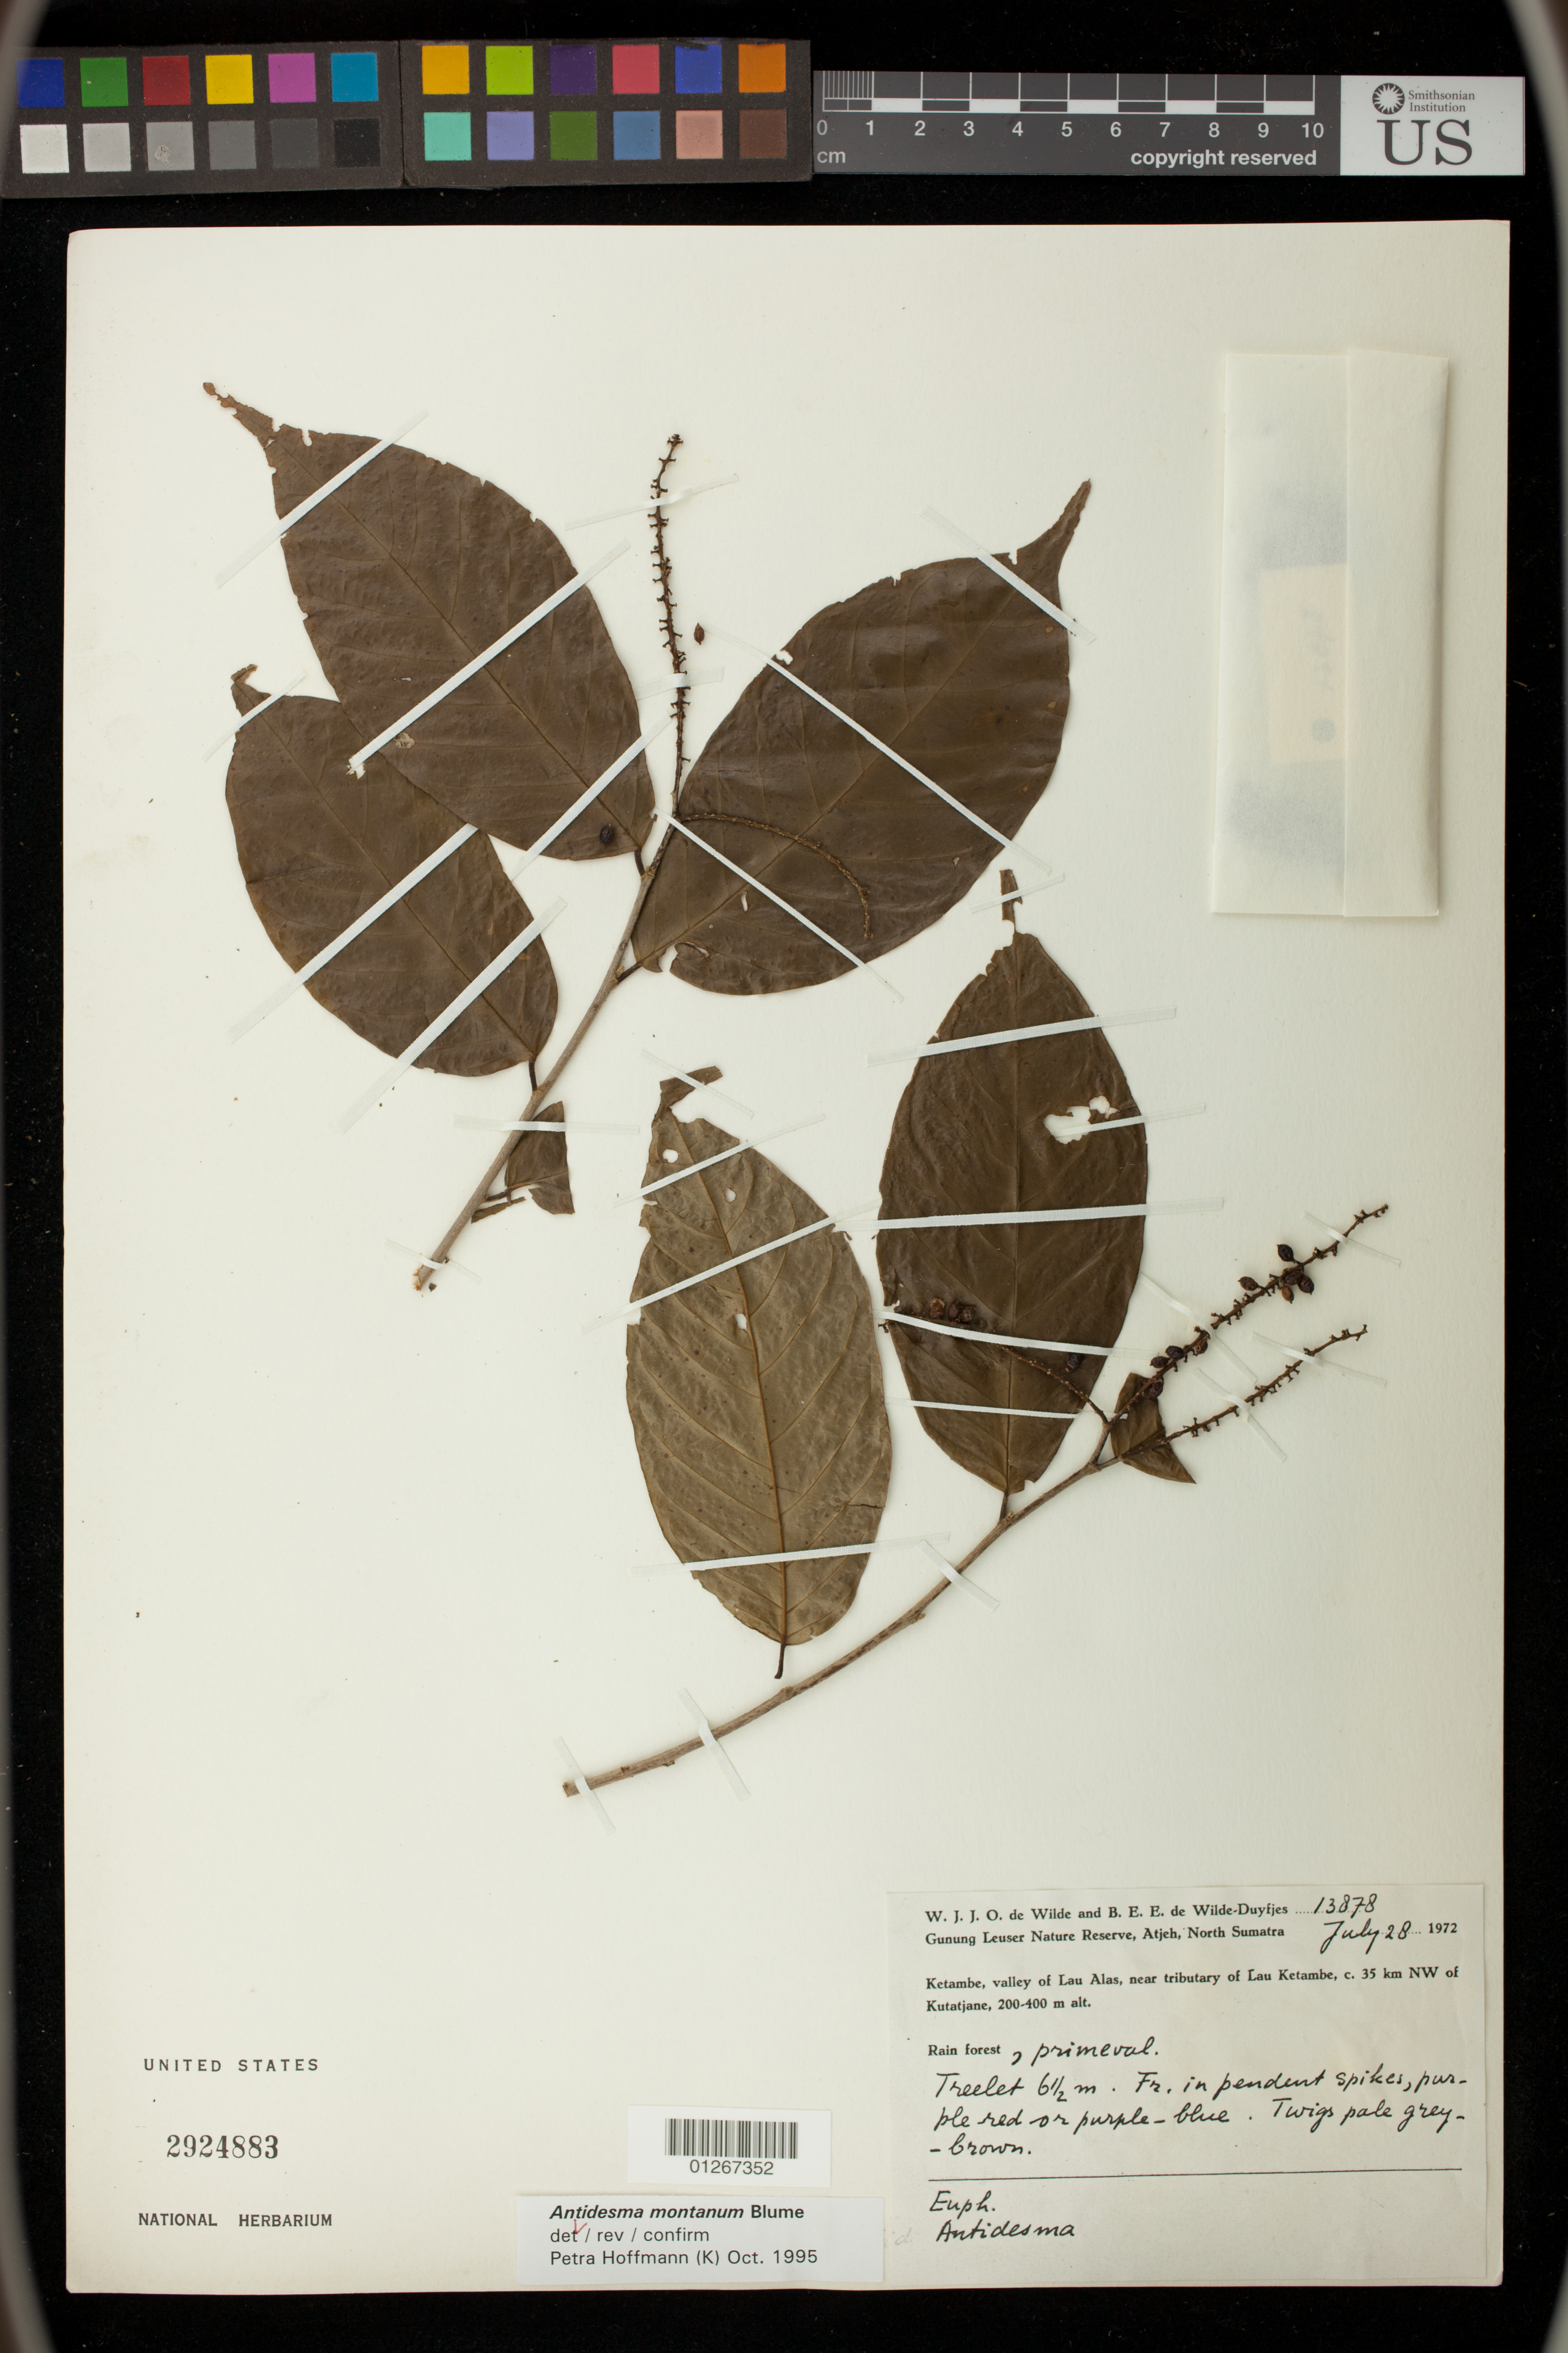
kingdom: Plantae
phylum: Tracheophyta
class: Magnoliopsida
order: Malpighiales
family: Phyllanthaceae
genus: Antidesma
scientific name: Antidesma montanum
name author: Blume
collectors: W. J. de Wilde & B. E. de Wilde-Duyfjes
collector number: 13878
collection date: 1972-07-28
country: Indonesia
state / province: Sumatra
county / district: Aceh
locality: Gunung Leuser Nature Reserve, Atjeh, North Sumatra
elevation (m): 200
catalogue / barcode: US 2924883